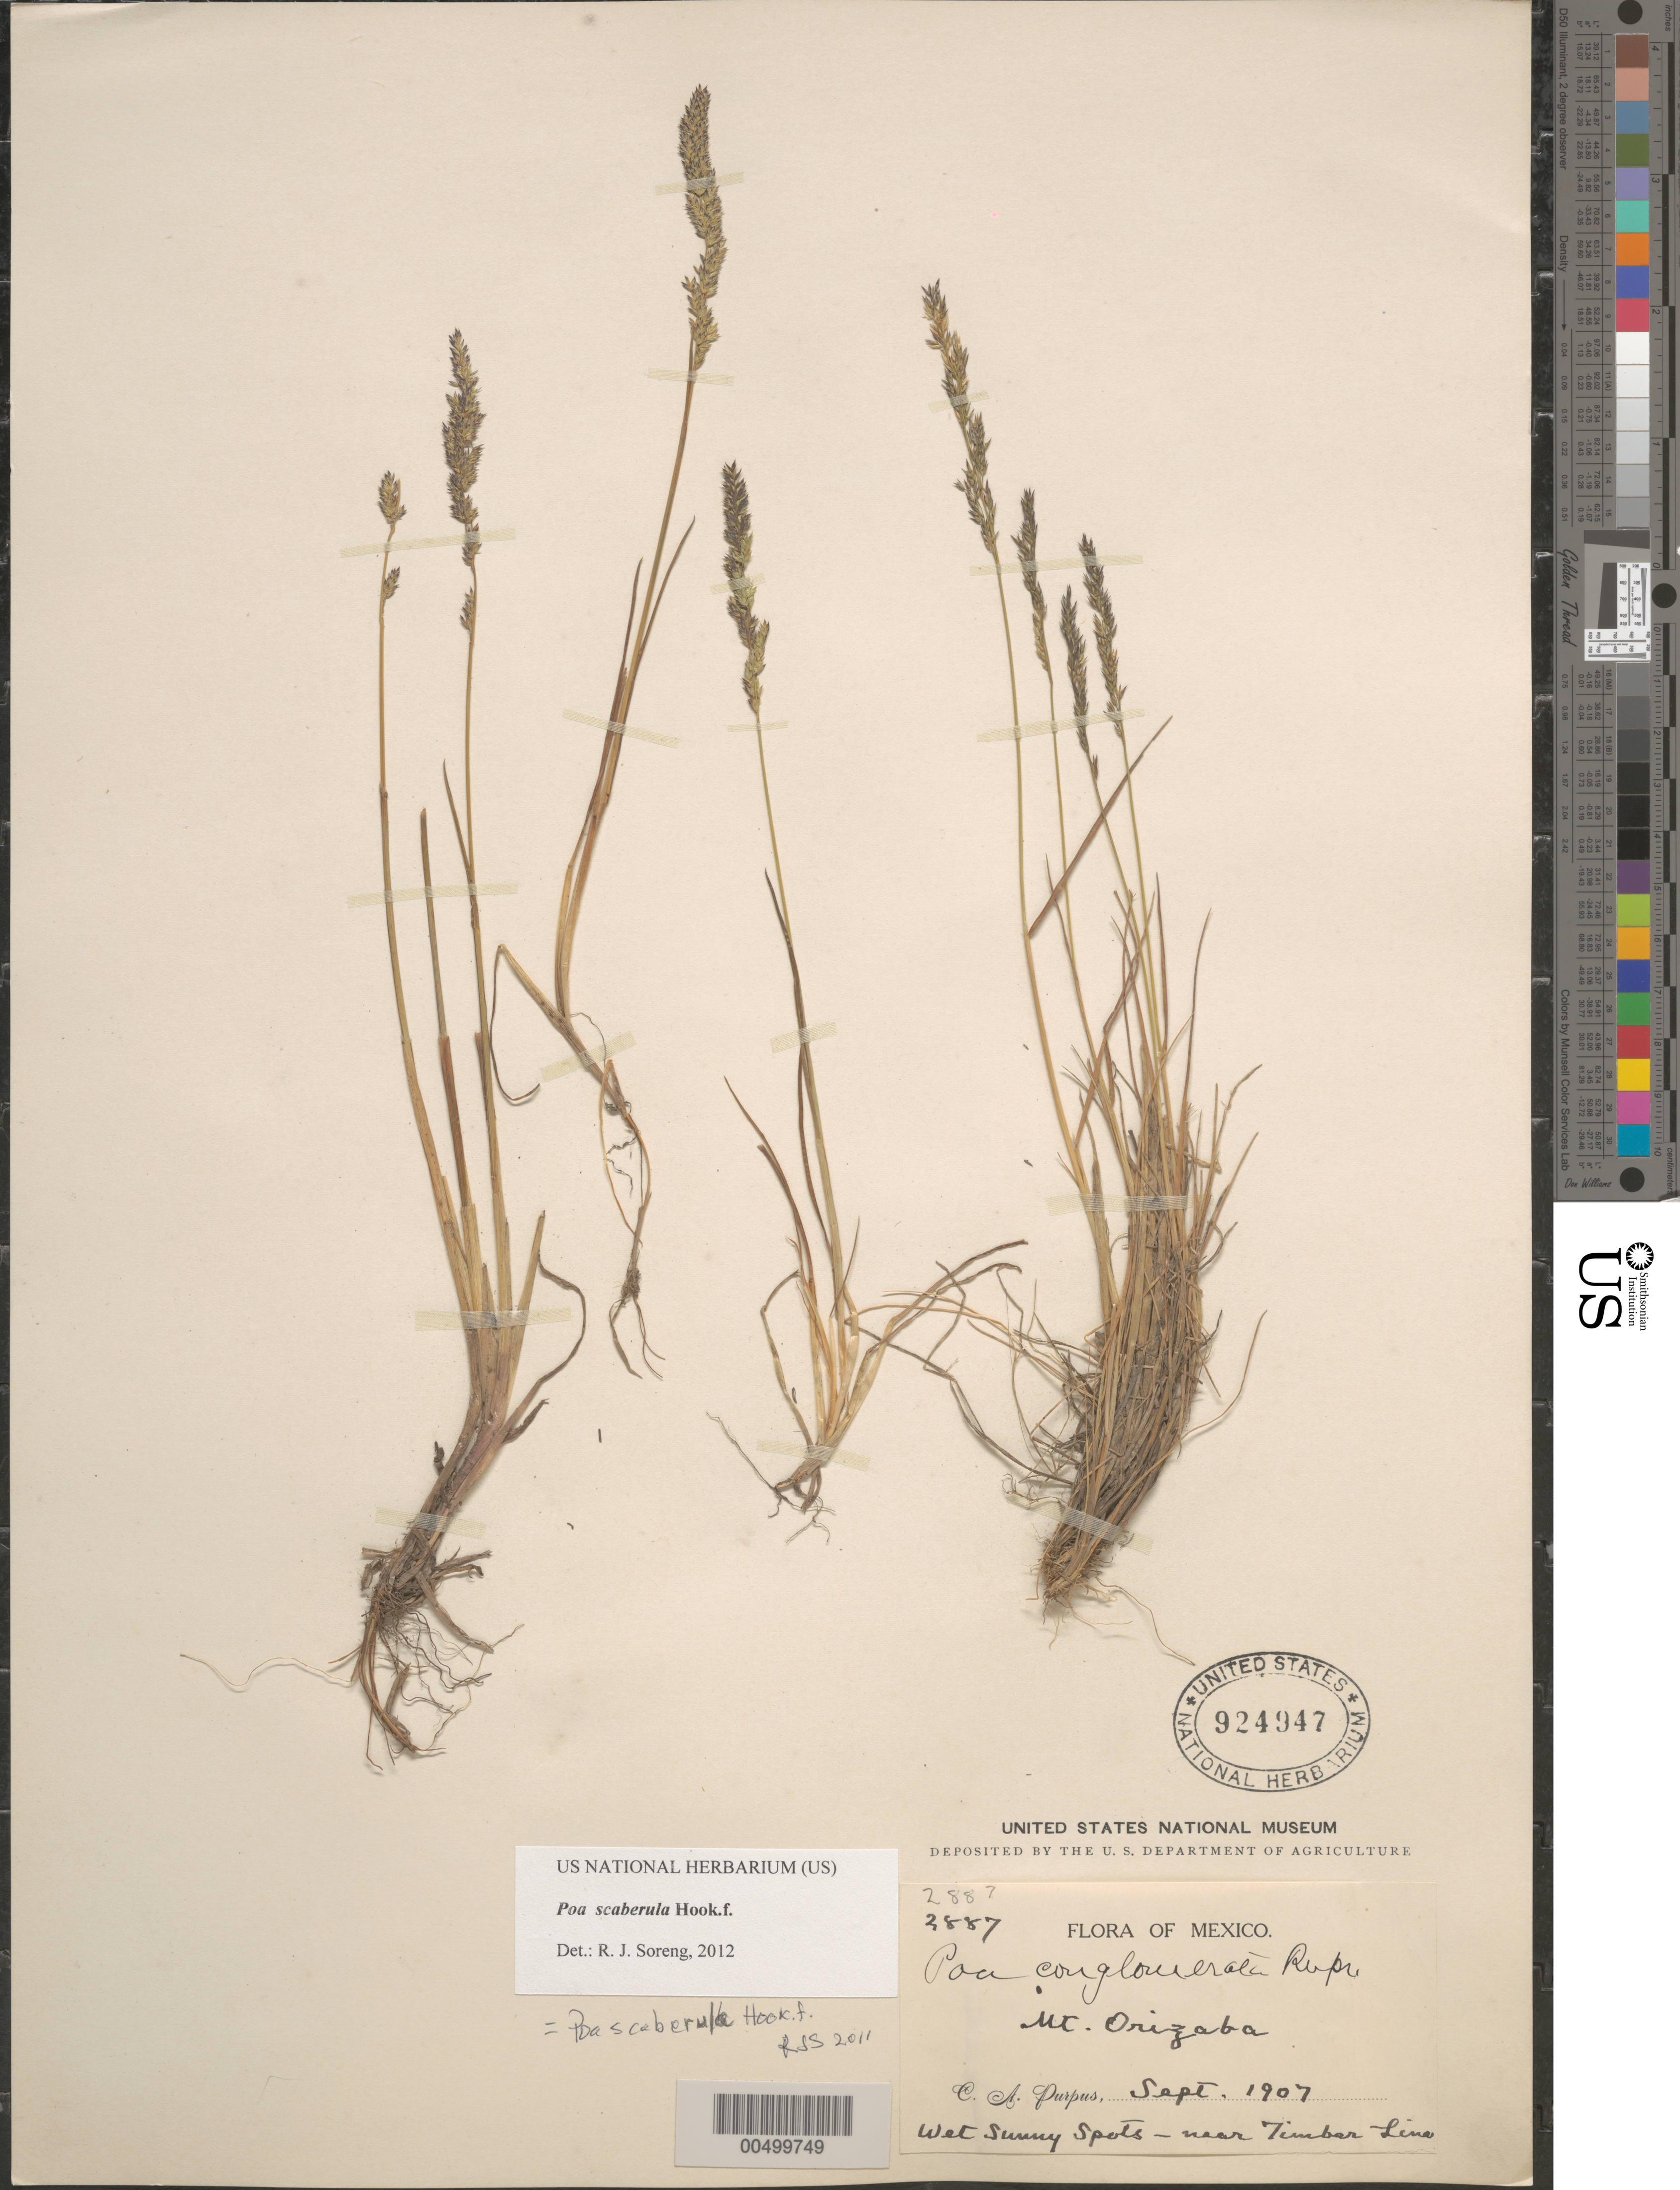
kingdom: Plantae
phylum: Tracheophyta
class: Liliopsida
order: Poales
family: Poaceae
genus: Poa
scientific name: Poa scaberula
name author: Hook. f.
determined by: Soreng, Robert J., Research Associate (BOT), Smithsonian Institution - National Museum of Natural History (UNITED STATES)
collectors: C. A. Purpus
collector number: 2887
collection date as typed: Sep 1907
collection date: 1907-09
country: Mexico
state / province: Puebla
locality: Mt Orizaba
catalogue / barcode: US 924947